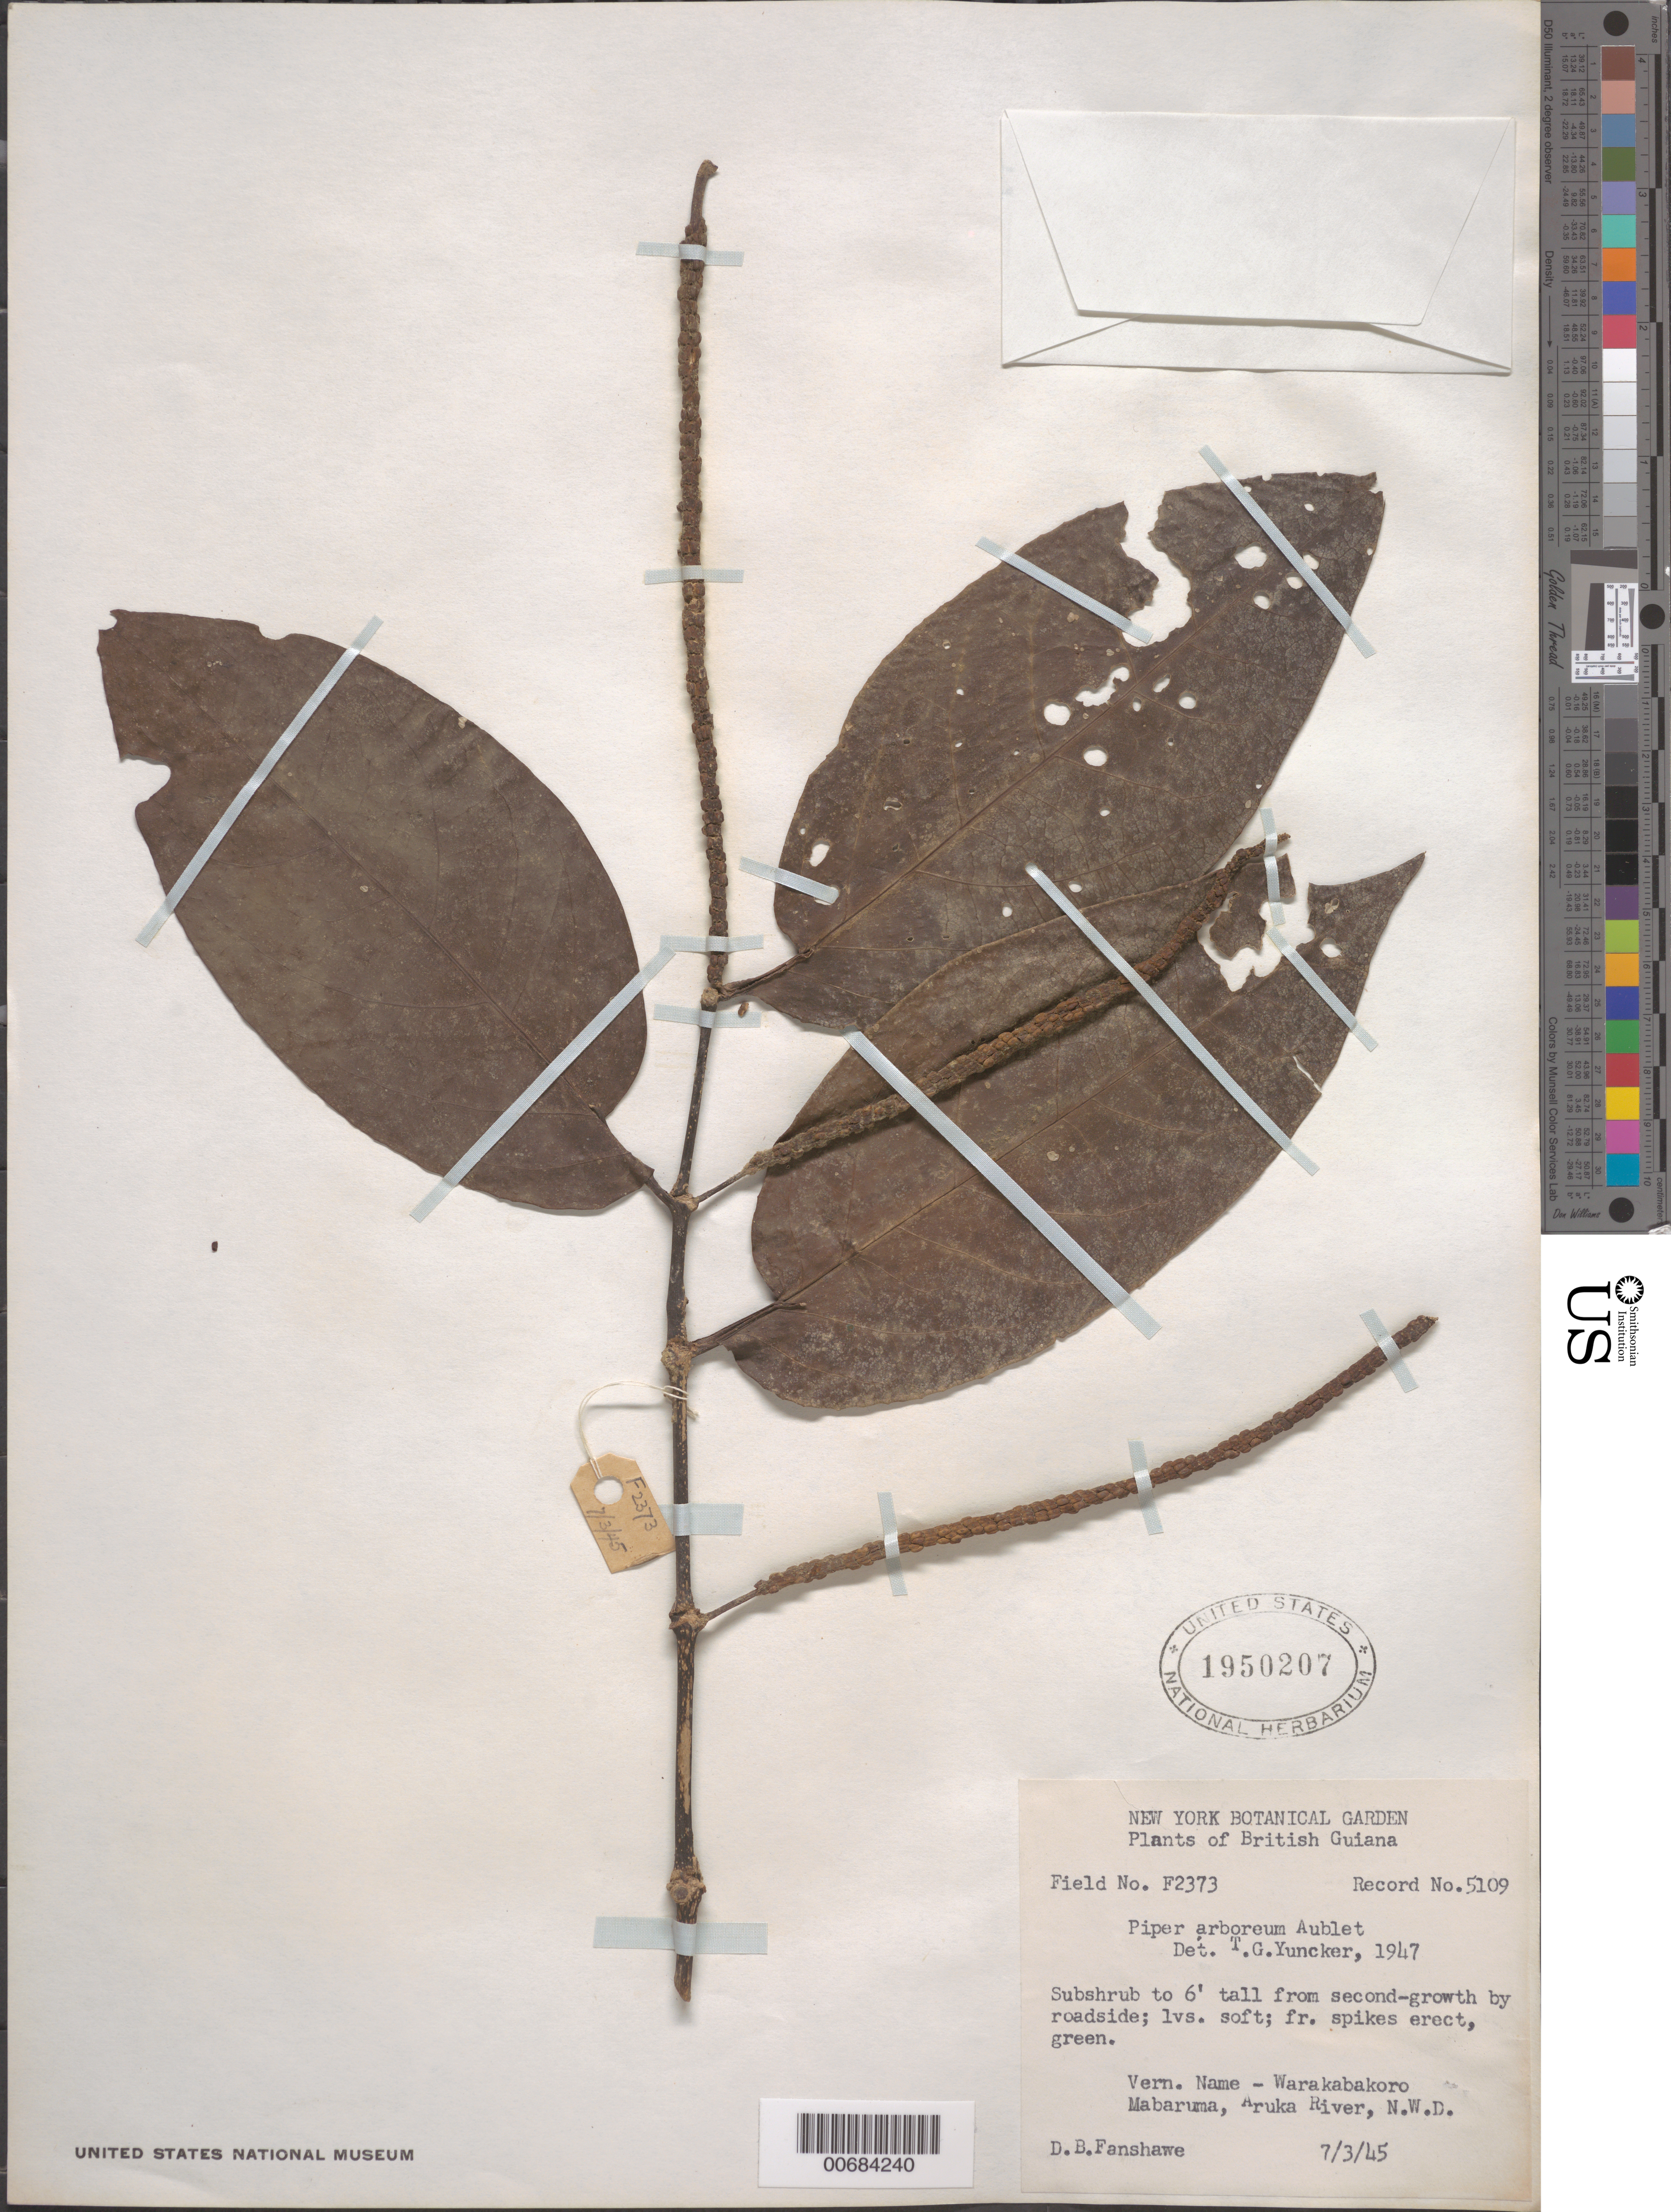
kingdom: Plantae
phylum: Tracheophyta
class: Magnoliopsida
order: Piperales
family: Piperaceae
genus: Piper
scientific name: Piper arboreum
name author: Aubl.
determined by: Yuncker, T. G.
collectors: D. B. Fanshawe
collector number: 5109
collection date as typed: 7-Mar-45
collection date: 1945-03-07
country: Guyana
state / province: Barima-Waini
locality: Mabaruma, Aruka R., NW Dist.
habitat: Second growth by roadside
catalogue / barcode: US 1950207